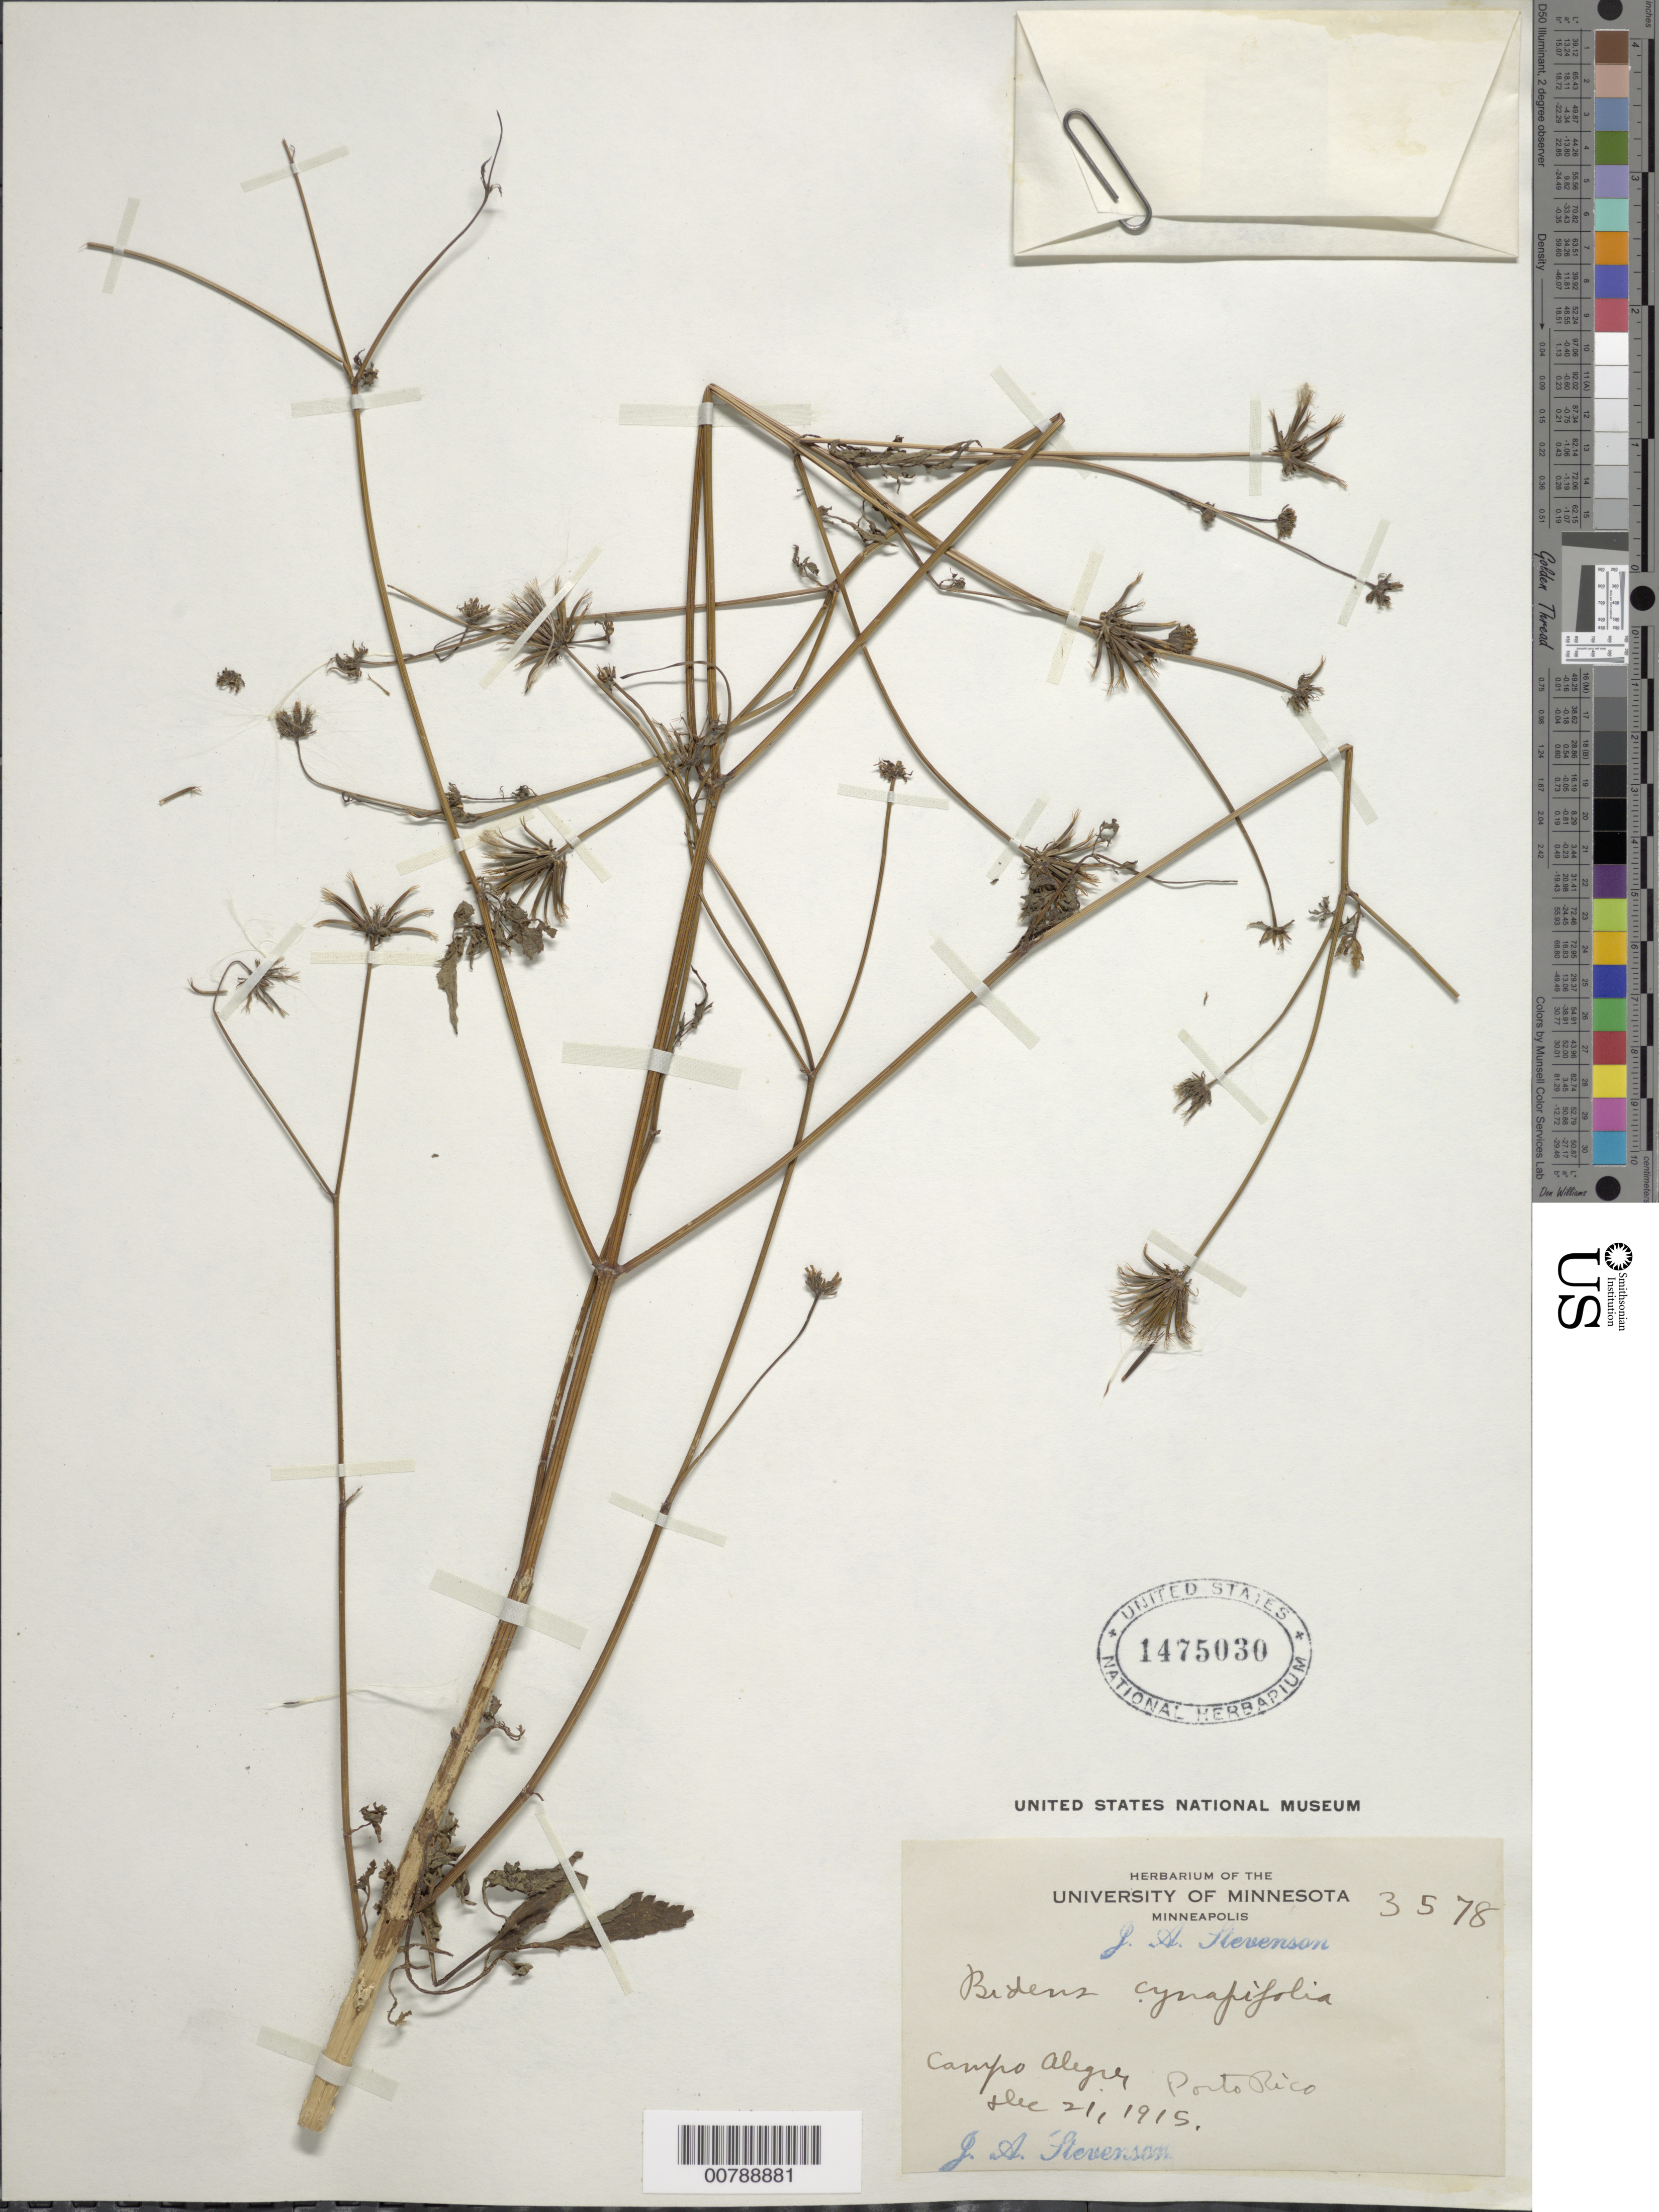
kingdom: Plantae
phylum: Tracheophyta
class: Magnoliopsida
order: Asterales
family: Asteraceae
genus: Bidens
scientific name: Bidens cynapiifolia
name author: Kunth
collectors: J. Stevenson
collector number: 3578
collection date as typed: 21 Dec 1915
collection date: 1915-12-21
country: Puerto Rico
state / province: Manatí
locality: Campo Alegre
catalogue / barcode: US 1475030